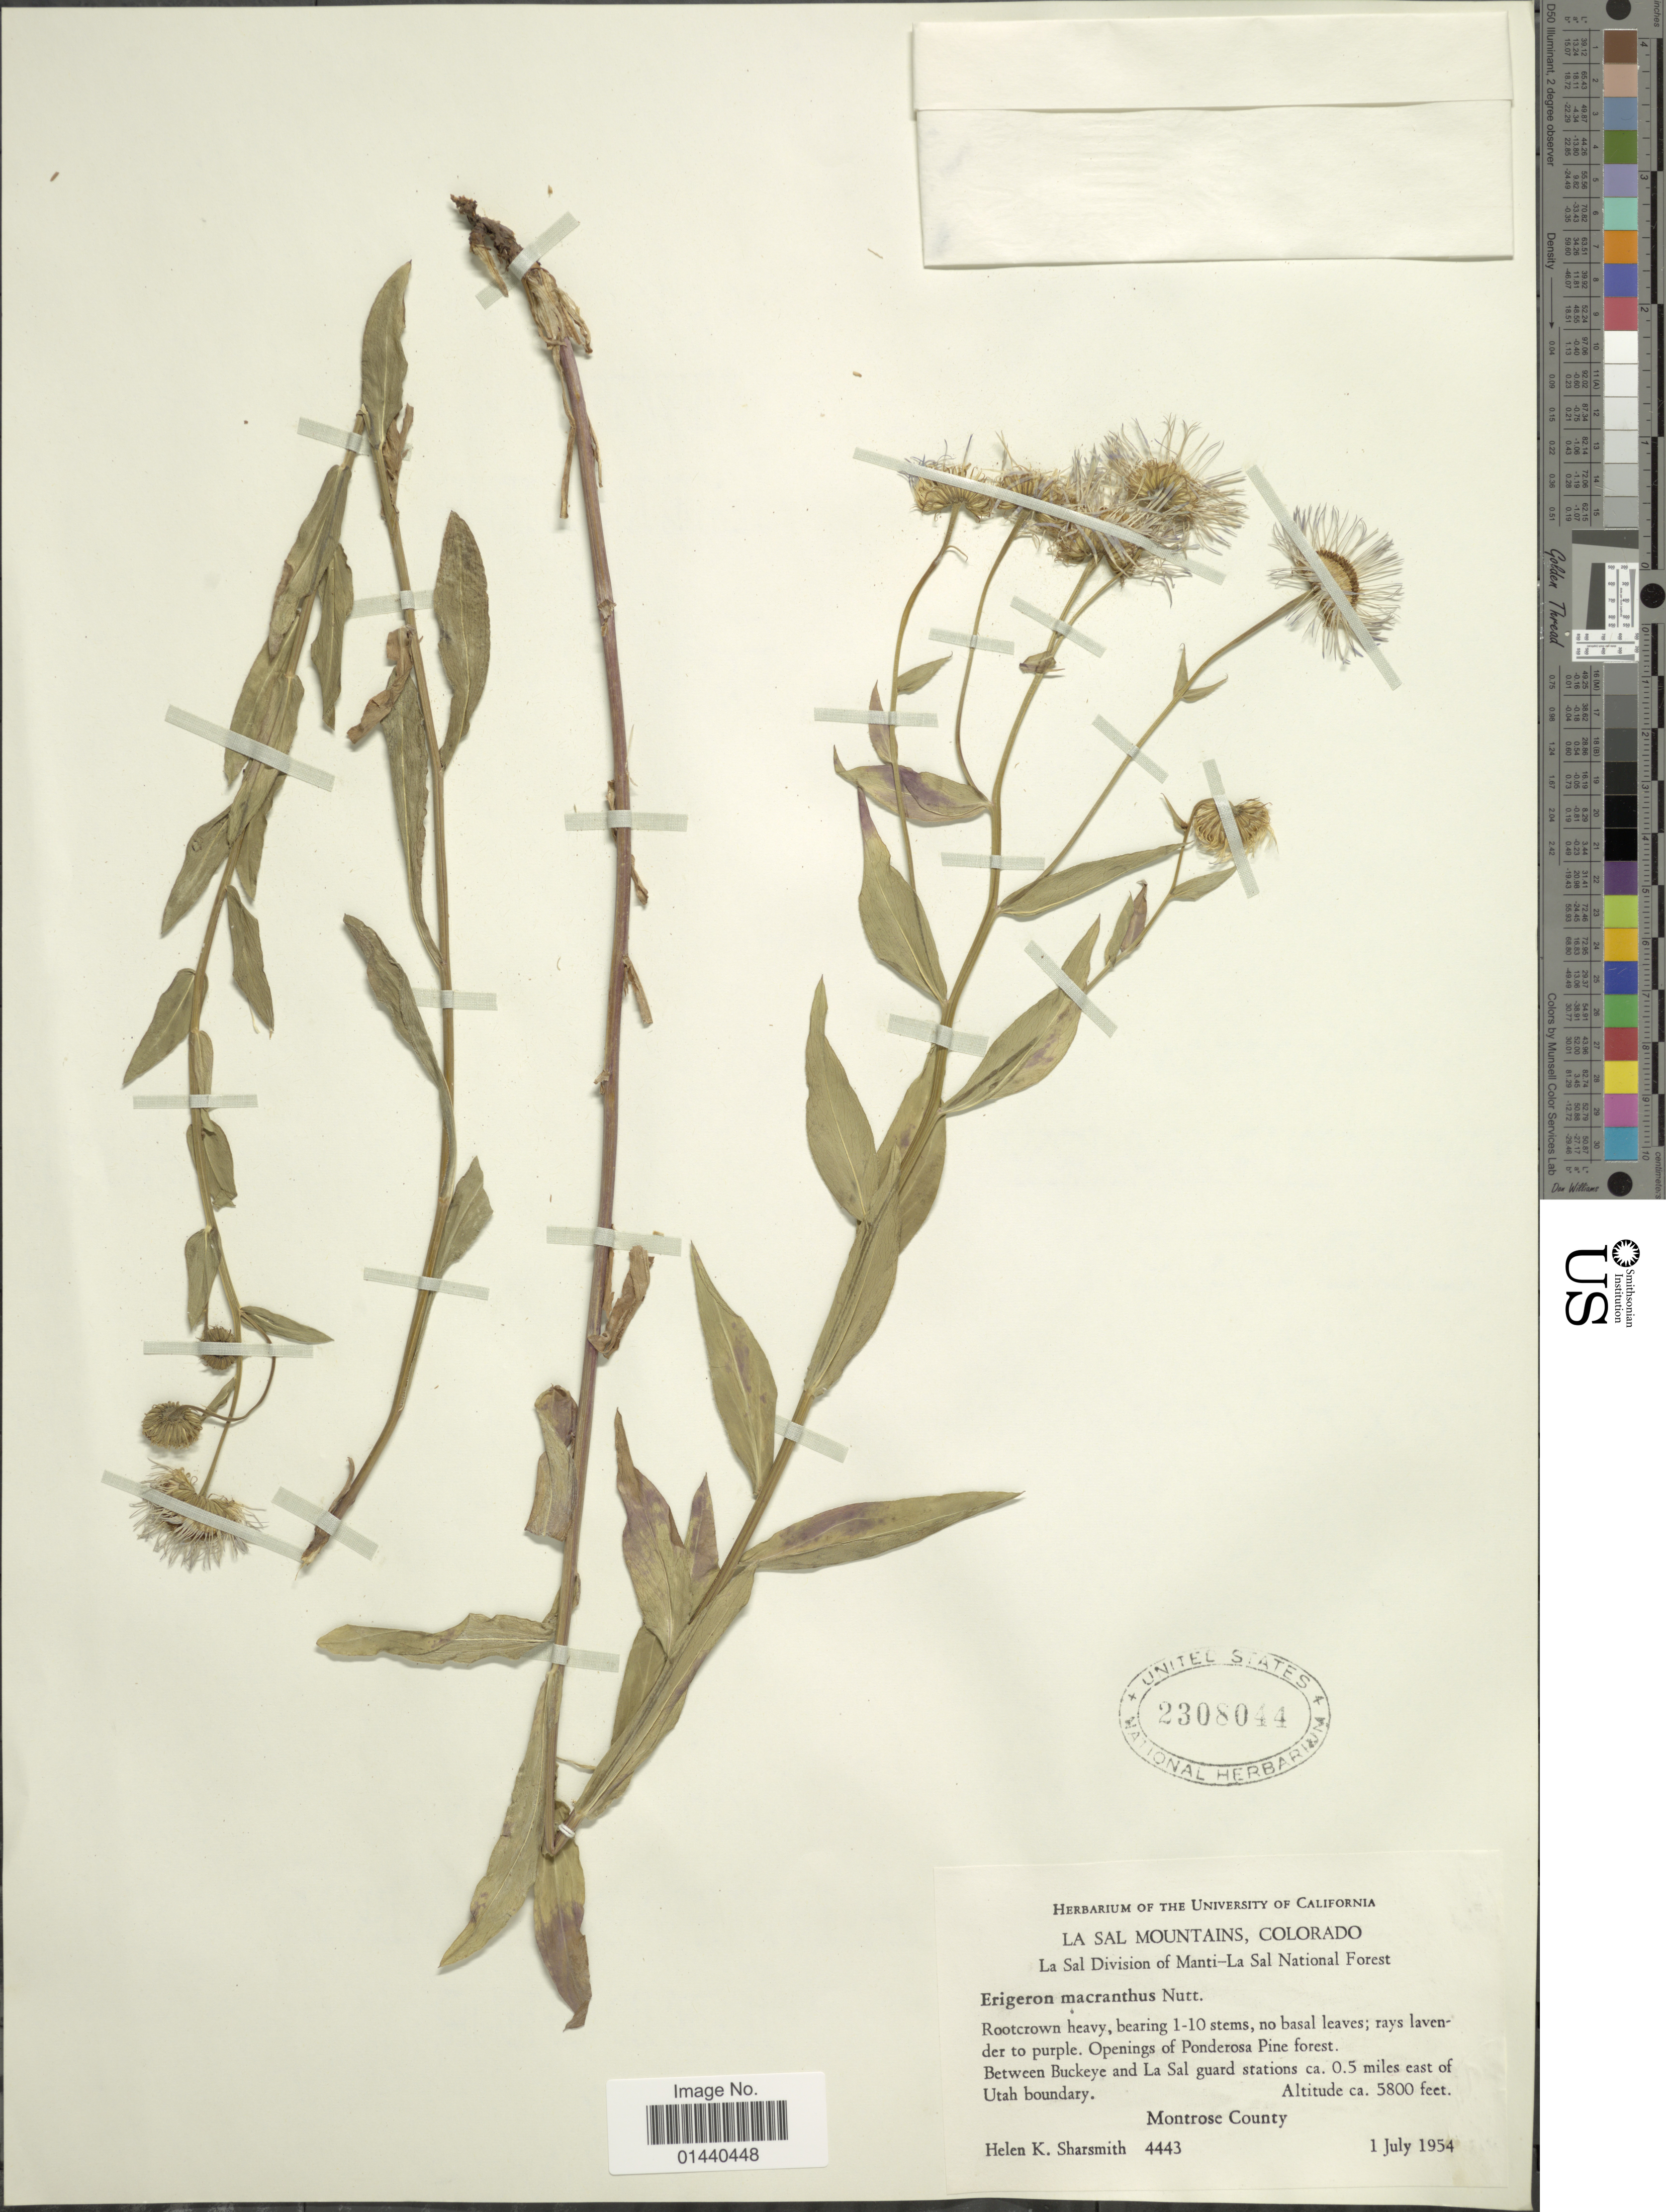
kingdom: Plantae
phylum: Tracheophyta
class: Magnoliopsida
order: Asterales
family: Asteraceae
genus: Erigeron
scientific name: Erigeron speciosus var. macranthus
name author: (Nutt.) Cronq.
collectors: H. Sharsmith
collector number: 4443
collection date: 1954-07-01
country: United States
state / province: Colorado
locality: La Sal Mountains. Between Buckeye and La Sal guard stations ca. 0.5 miles east of Utah boundary. Montrose County.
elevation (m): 1768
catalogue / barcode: US 2308044